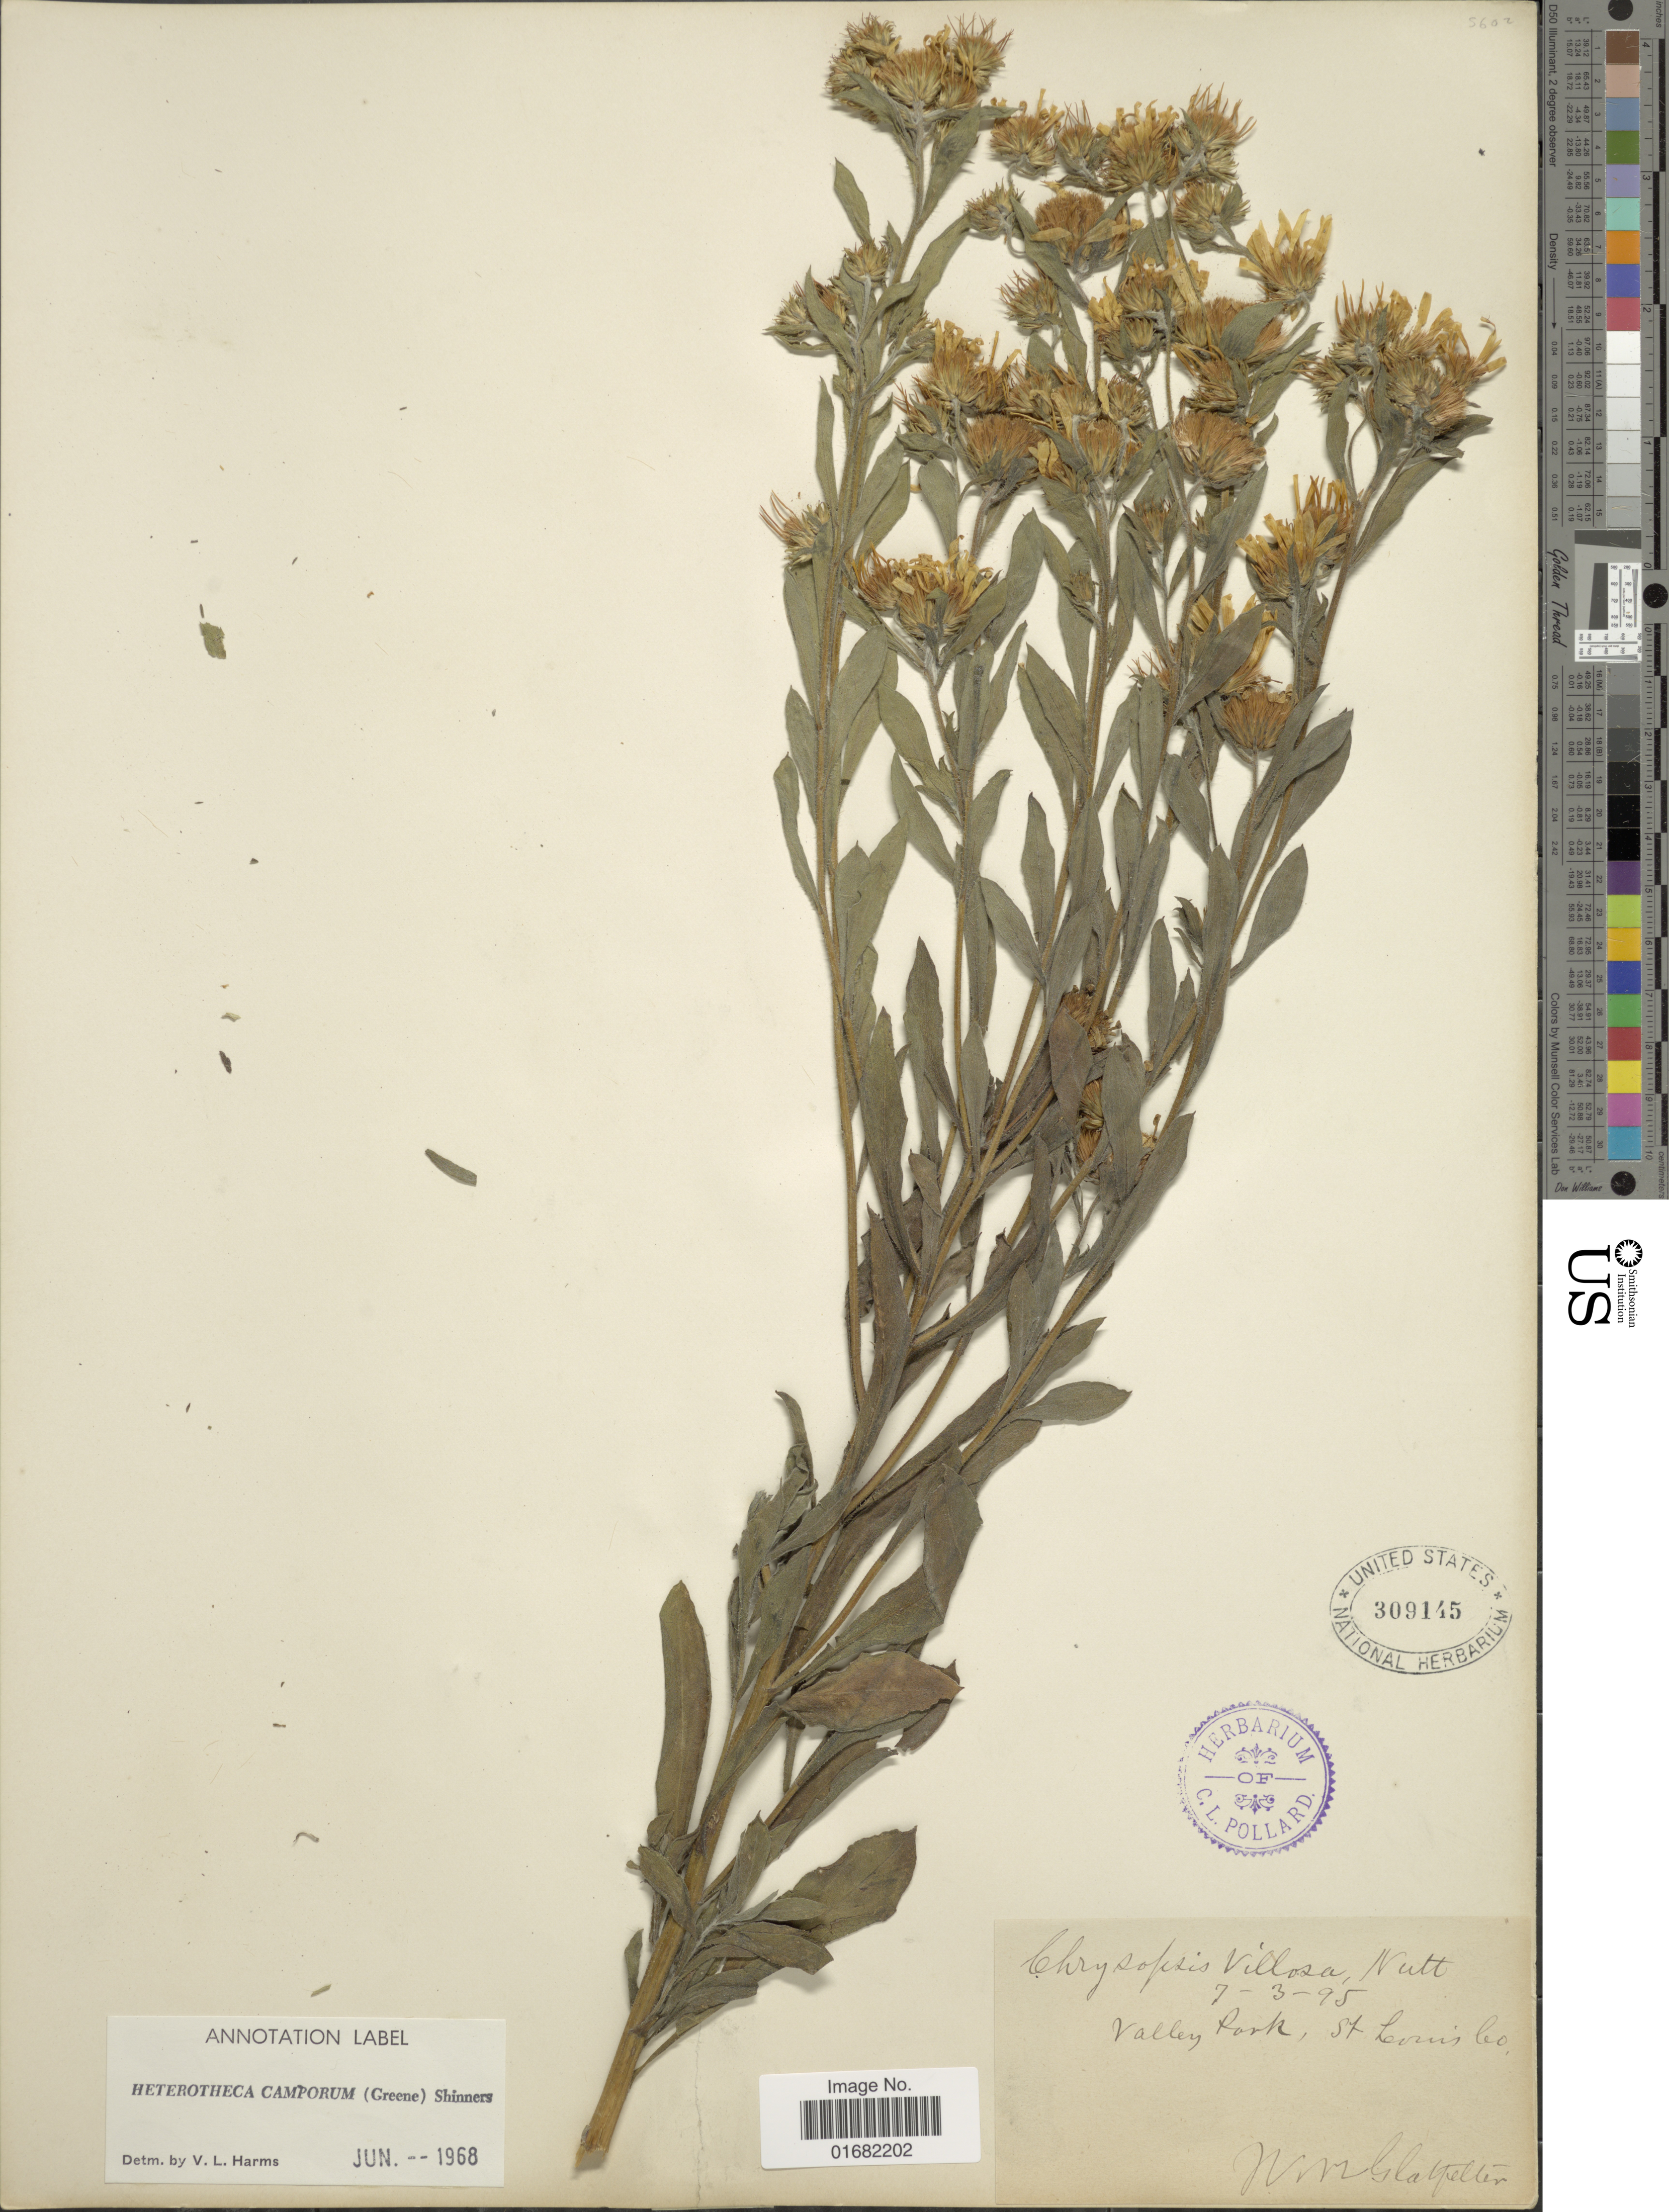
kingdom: Plantae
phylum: Tracheophyta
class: Magnoliopsida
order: Asterales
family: Asteraceae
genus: Heterotheca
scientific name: Heterotheca camporum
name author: (Greene) Shinners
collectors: N. M. Glatfelter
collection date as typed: Transcribed d/m/y: 3/7/95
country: United States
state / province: Missouri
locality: Valley Park, St Louis Co.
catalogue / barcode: US 309145